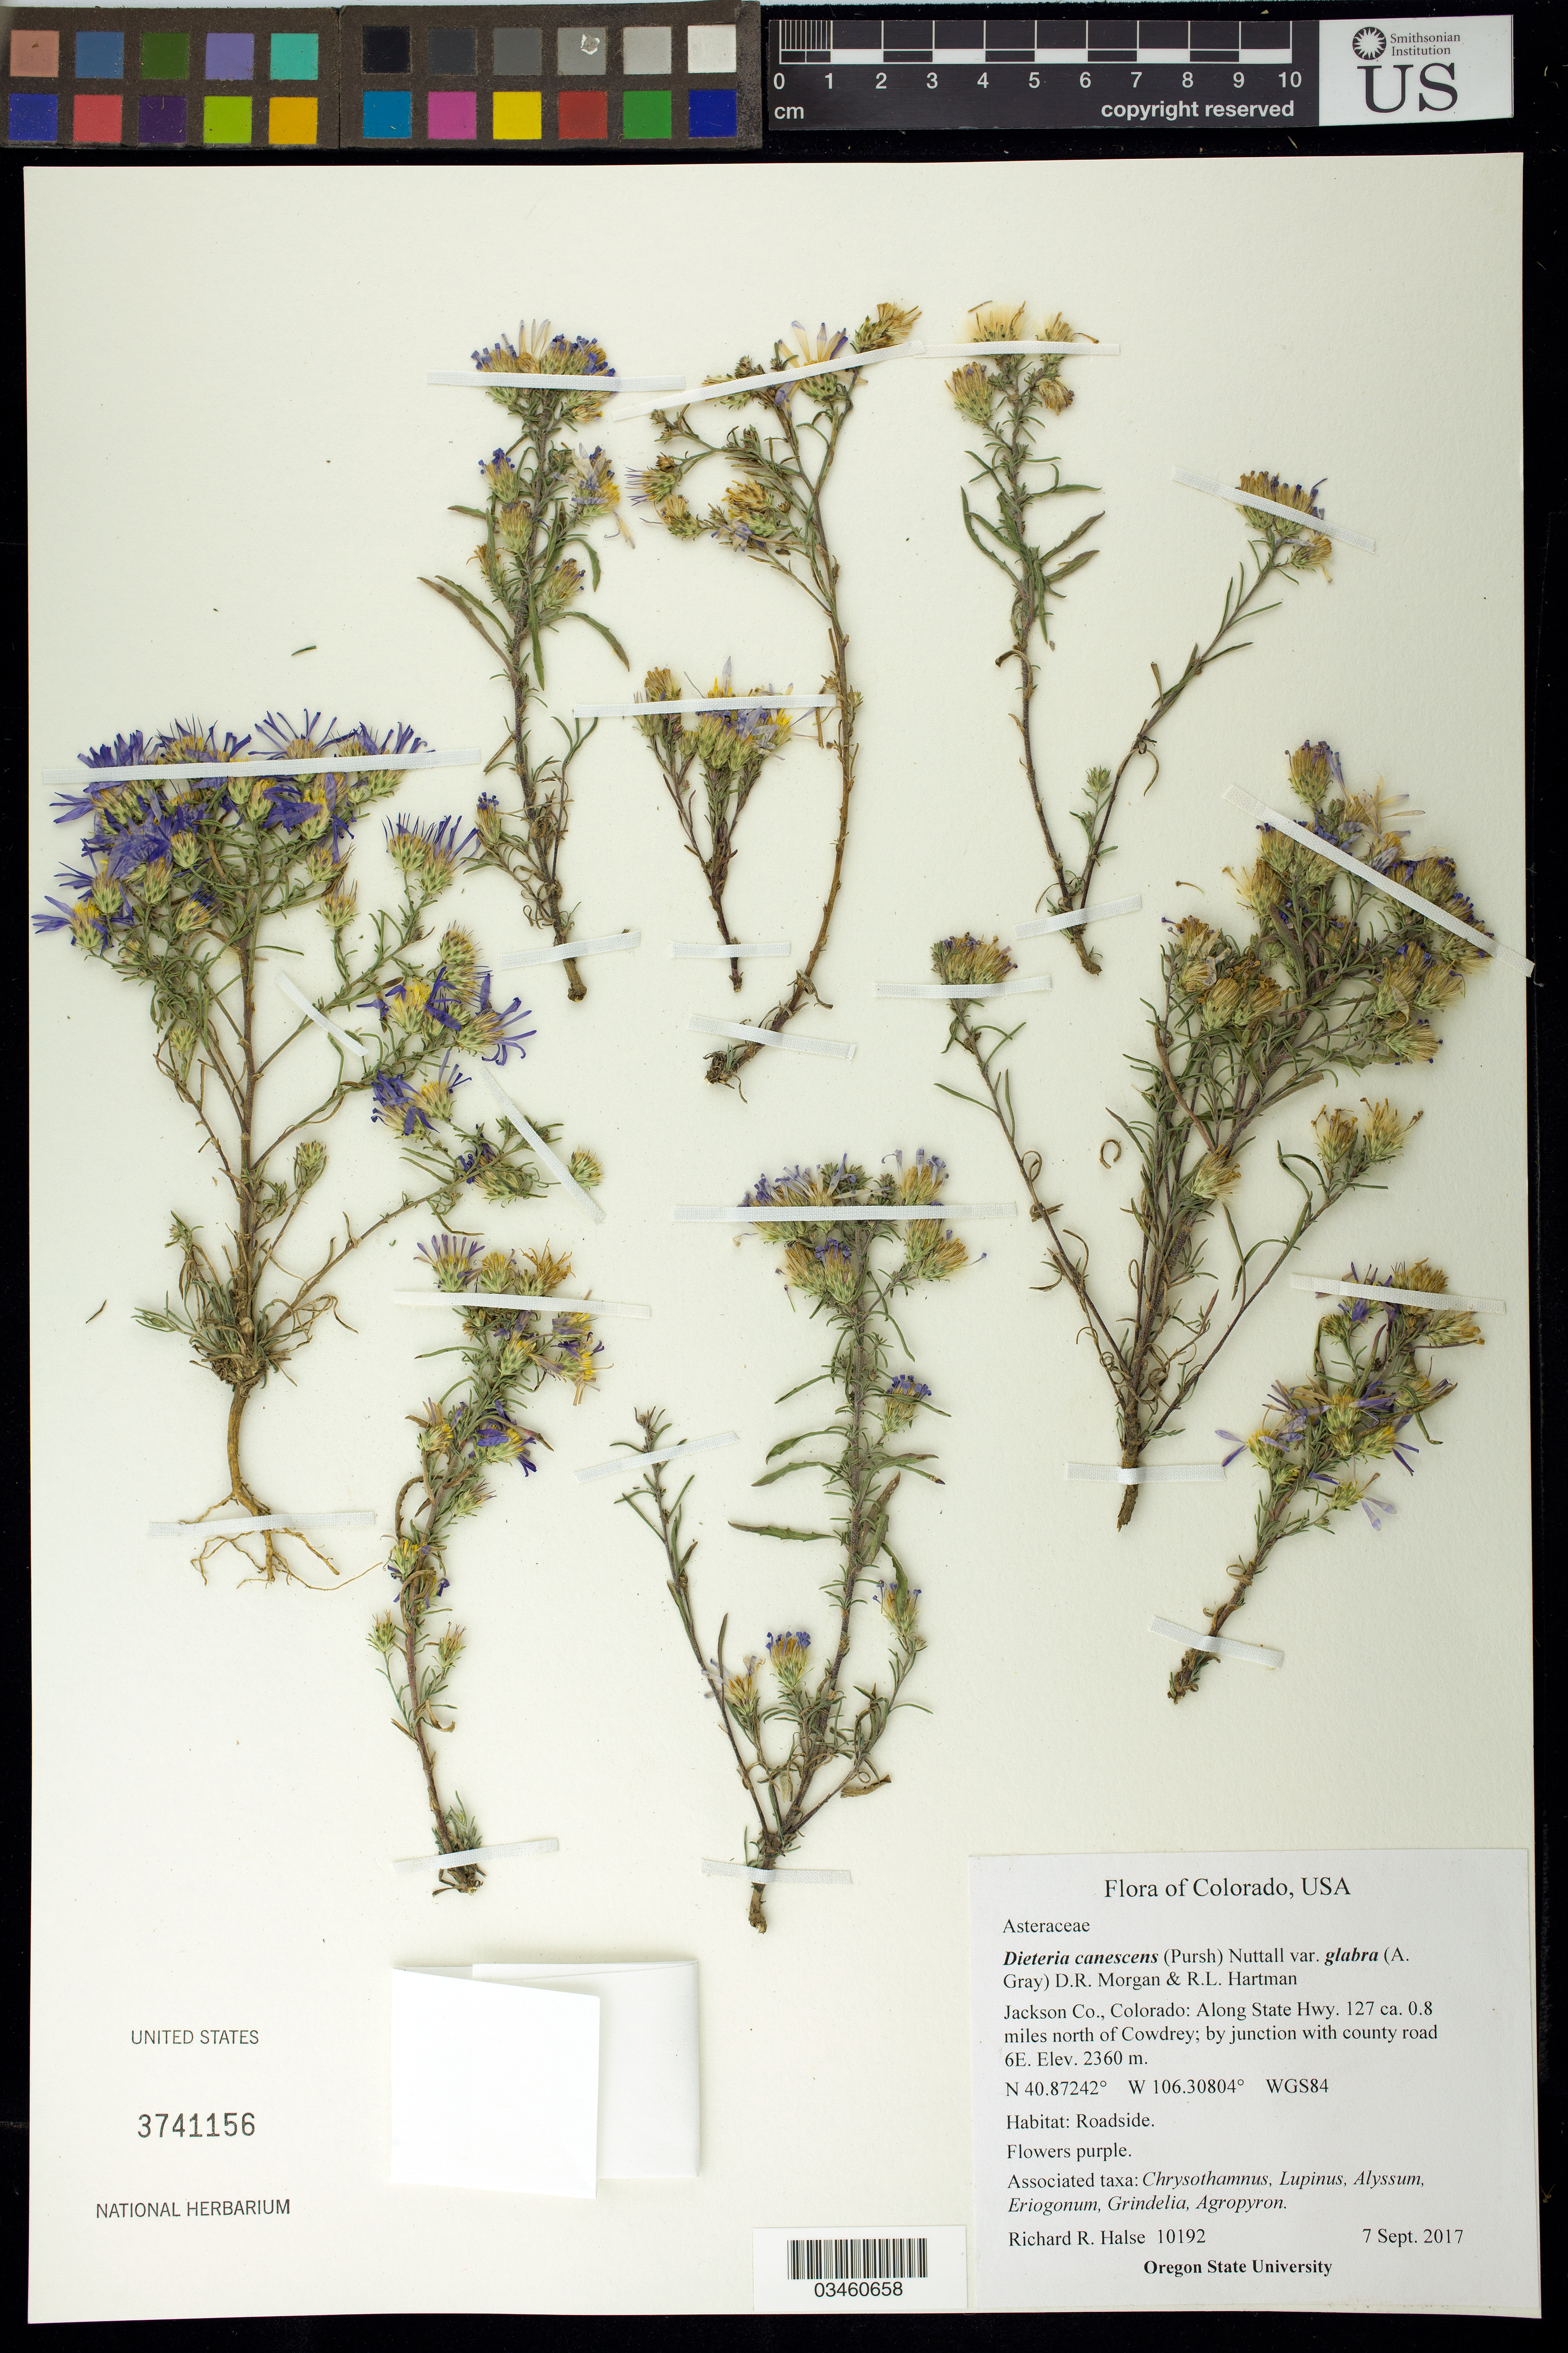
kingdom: Plantae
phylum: Tracheophyta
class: Magnoliopsida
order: Asterales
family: Asteraceae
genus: Dieteria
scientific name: Dieteria canescens var. glabra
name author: (A. Gray) D. R. Morgan & R.L. Hartm.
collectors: R. Halse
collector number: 10192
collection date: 2017-09-07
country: United States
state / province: Colorado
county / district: Jackson County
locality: Jackson Co., Colorado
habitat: Roadside.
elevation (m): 2360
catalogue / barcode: US 3741156